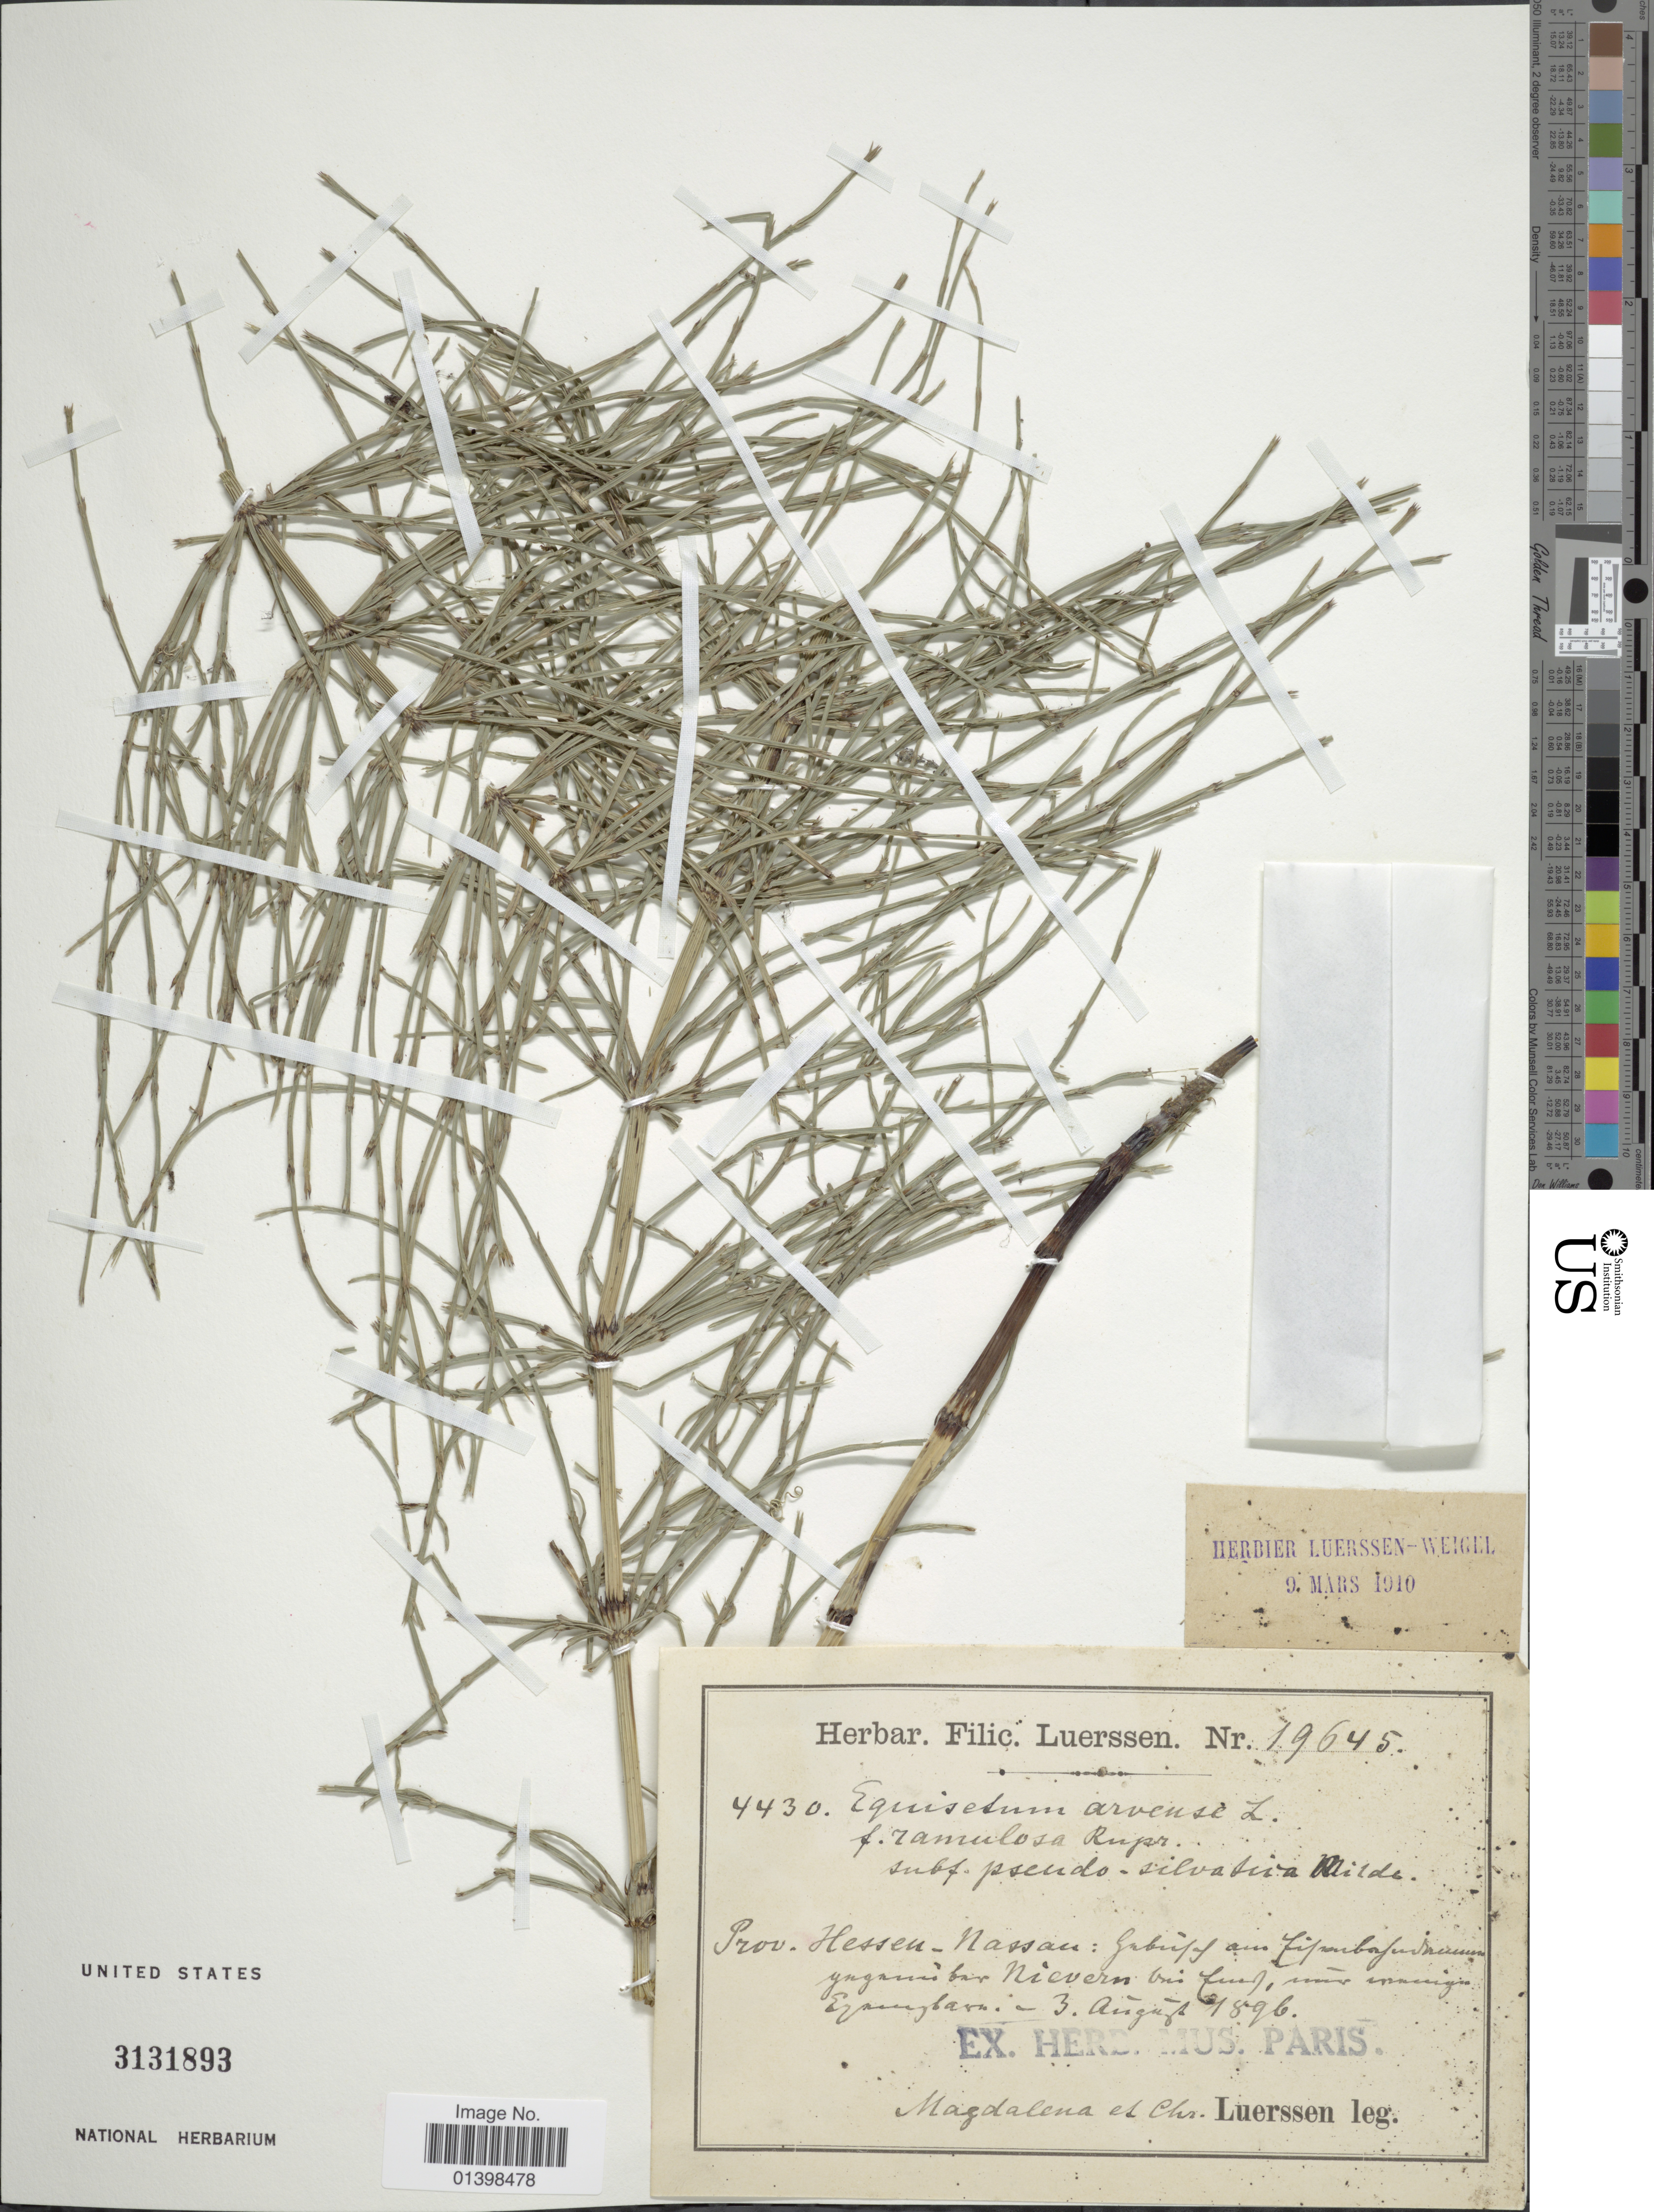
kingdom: Plantae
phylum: Tracheophyta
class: Polypodiopsida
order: Equisetales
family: Equisetaceae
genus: Equisetum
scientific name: Equisetum arvense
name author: L.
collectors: M. Luerssen & C. Luerssen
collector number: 4430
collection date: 1896-08-03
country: Germany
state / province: Hesse / Rhineland-Palatinate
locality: Nassau: [illegible text]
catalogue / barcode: US 3131893